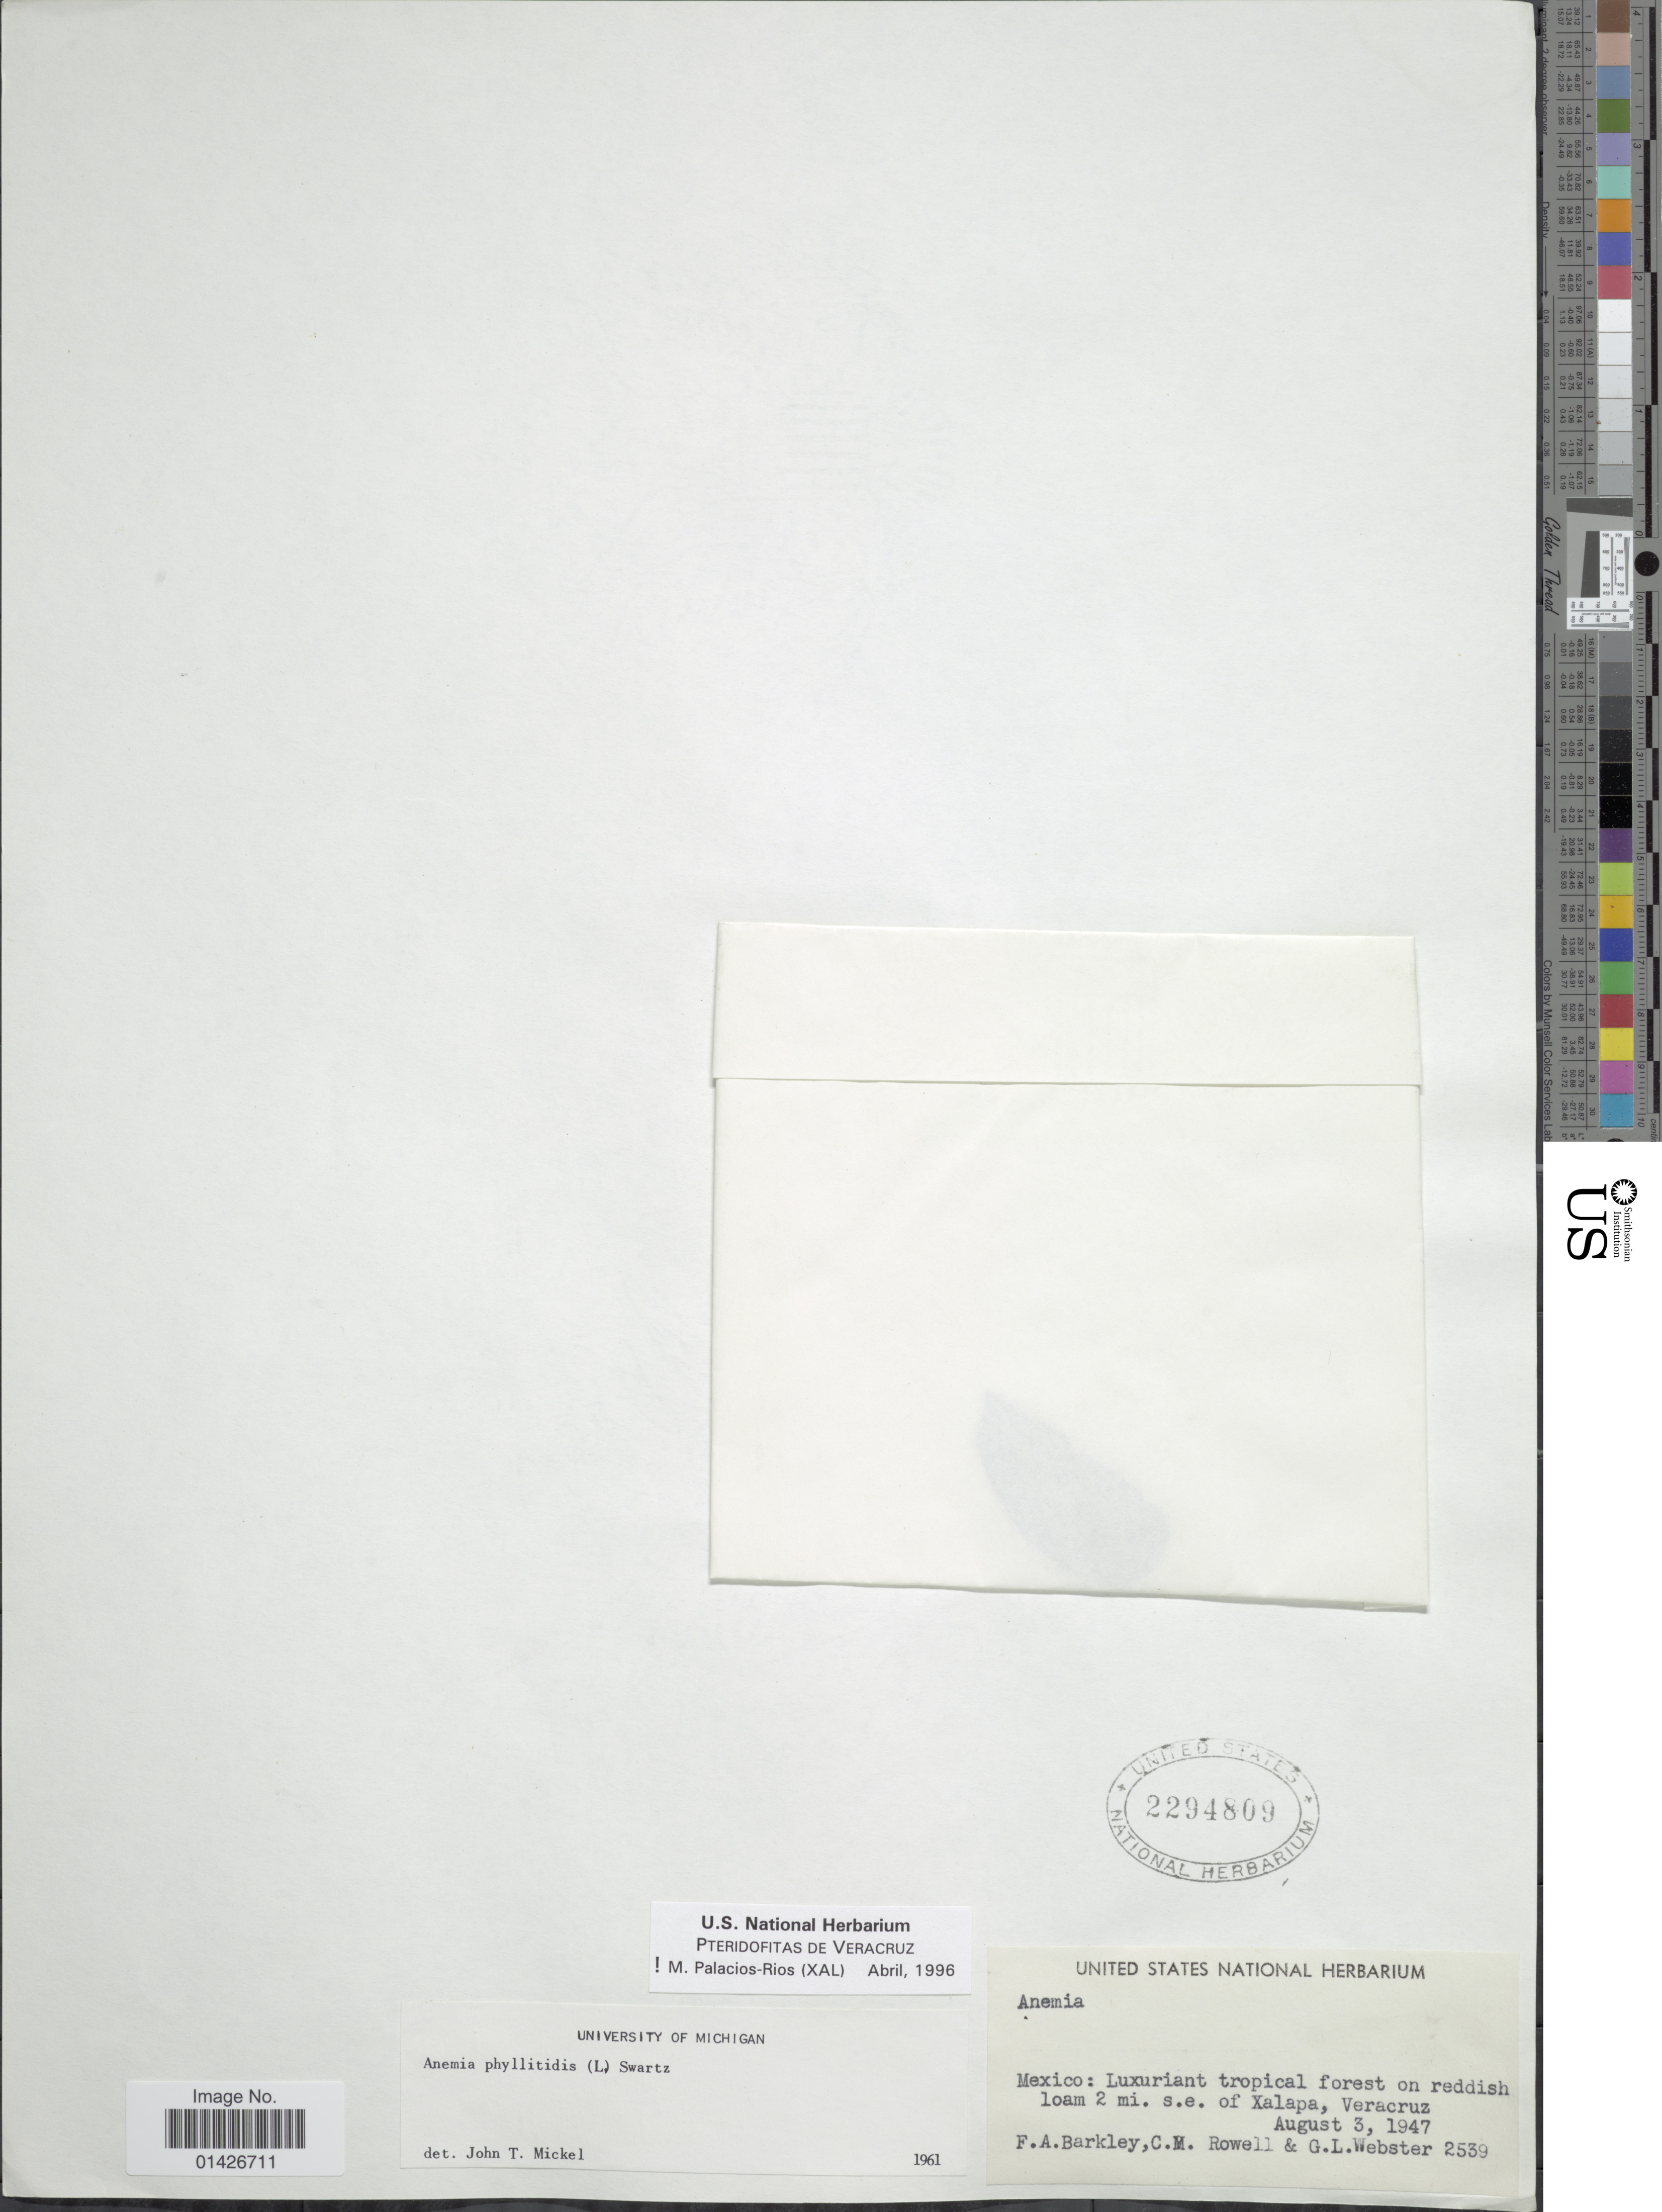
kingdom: Plantae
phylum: Tracheophyta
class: Polypodiopsida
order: Schizaeales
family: Anemiaceae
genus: Anemia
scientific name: Anemia phyllitidis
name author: (L.) Sw.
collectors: F. A. Barkley, C. M. Rowell & G. L. Webster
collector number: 2539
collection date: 1947-08-03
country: Mexico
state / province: Veracruz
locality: Luxuriant tropical on reddish loam 2 mi. s.e. of Xalapa, Veracruz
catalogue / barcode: US 2294809